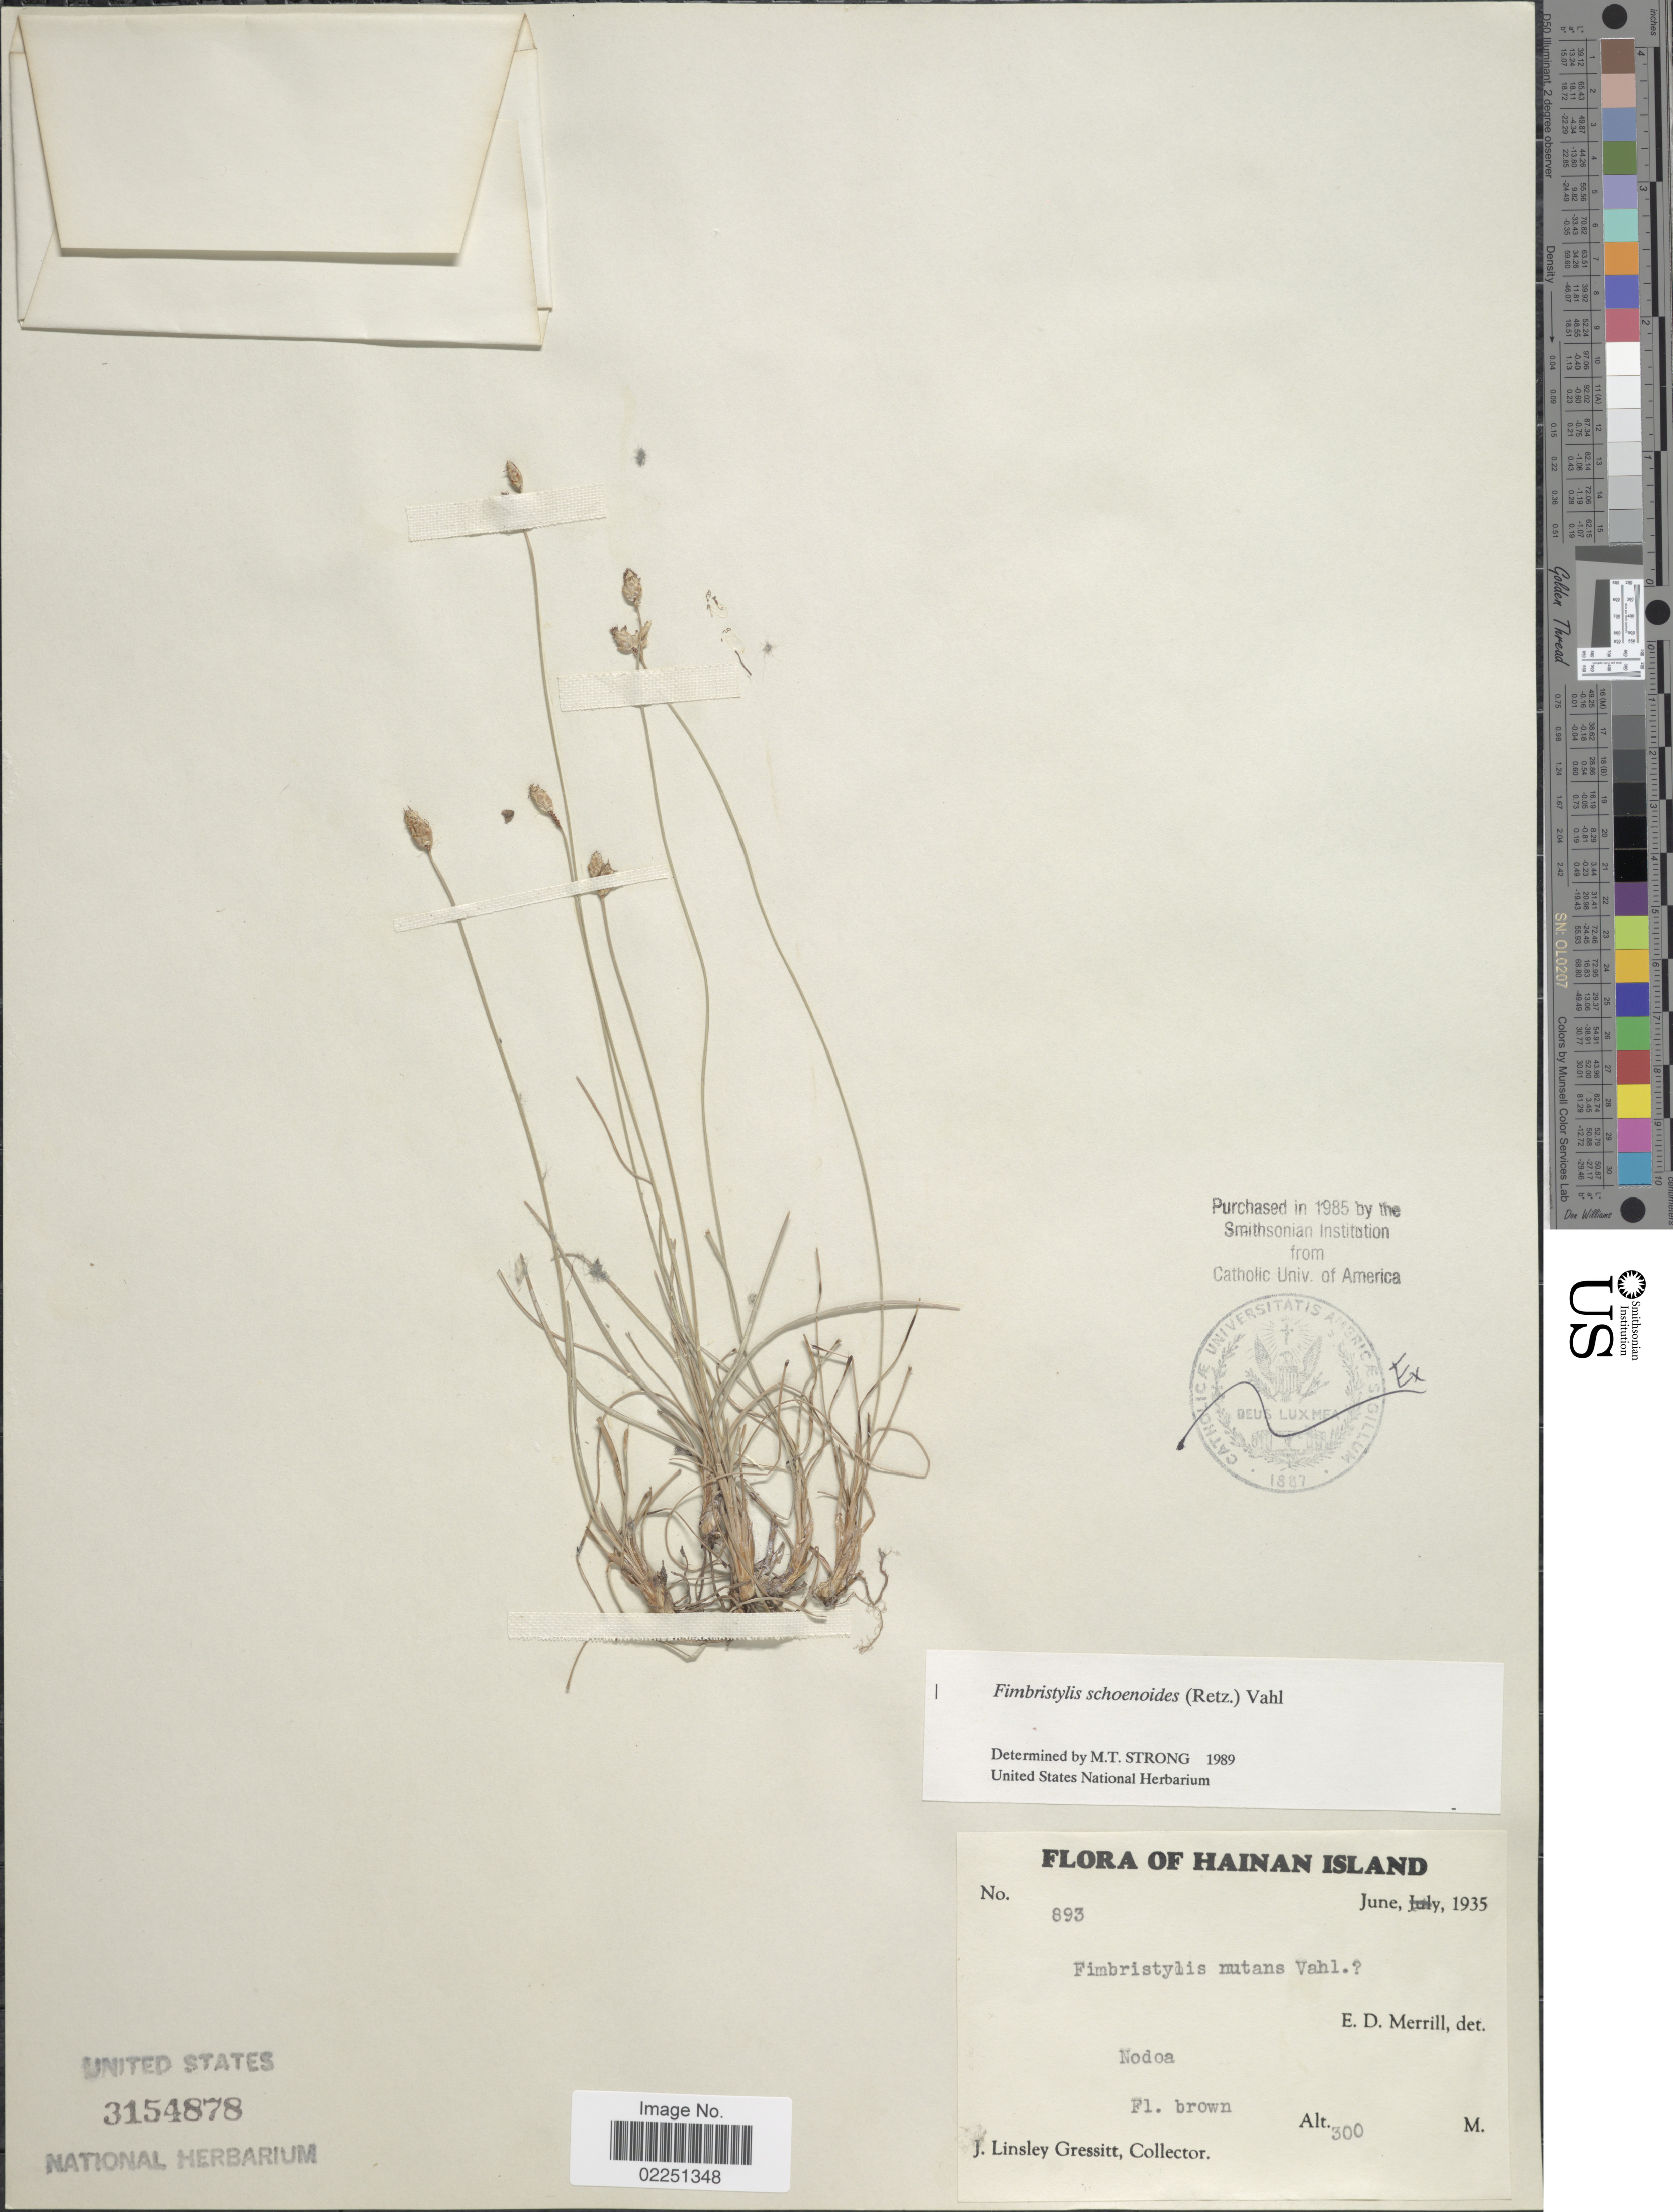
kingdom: Plantae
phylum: Tracheophyta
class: Liliopsida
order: Poales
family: Cyperaceae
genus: Fimbristylis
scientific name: Fimbristylis schoenoides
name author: (Retz.) Vahl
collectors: J. Gressitt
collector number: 893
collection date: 1935-06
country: China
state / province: Hainan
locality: Hainan Island, Nodoa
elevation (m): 300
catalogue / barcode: US 3154878